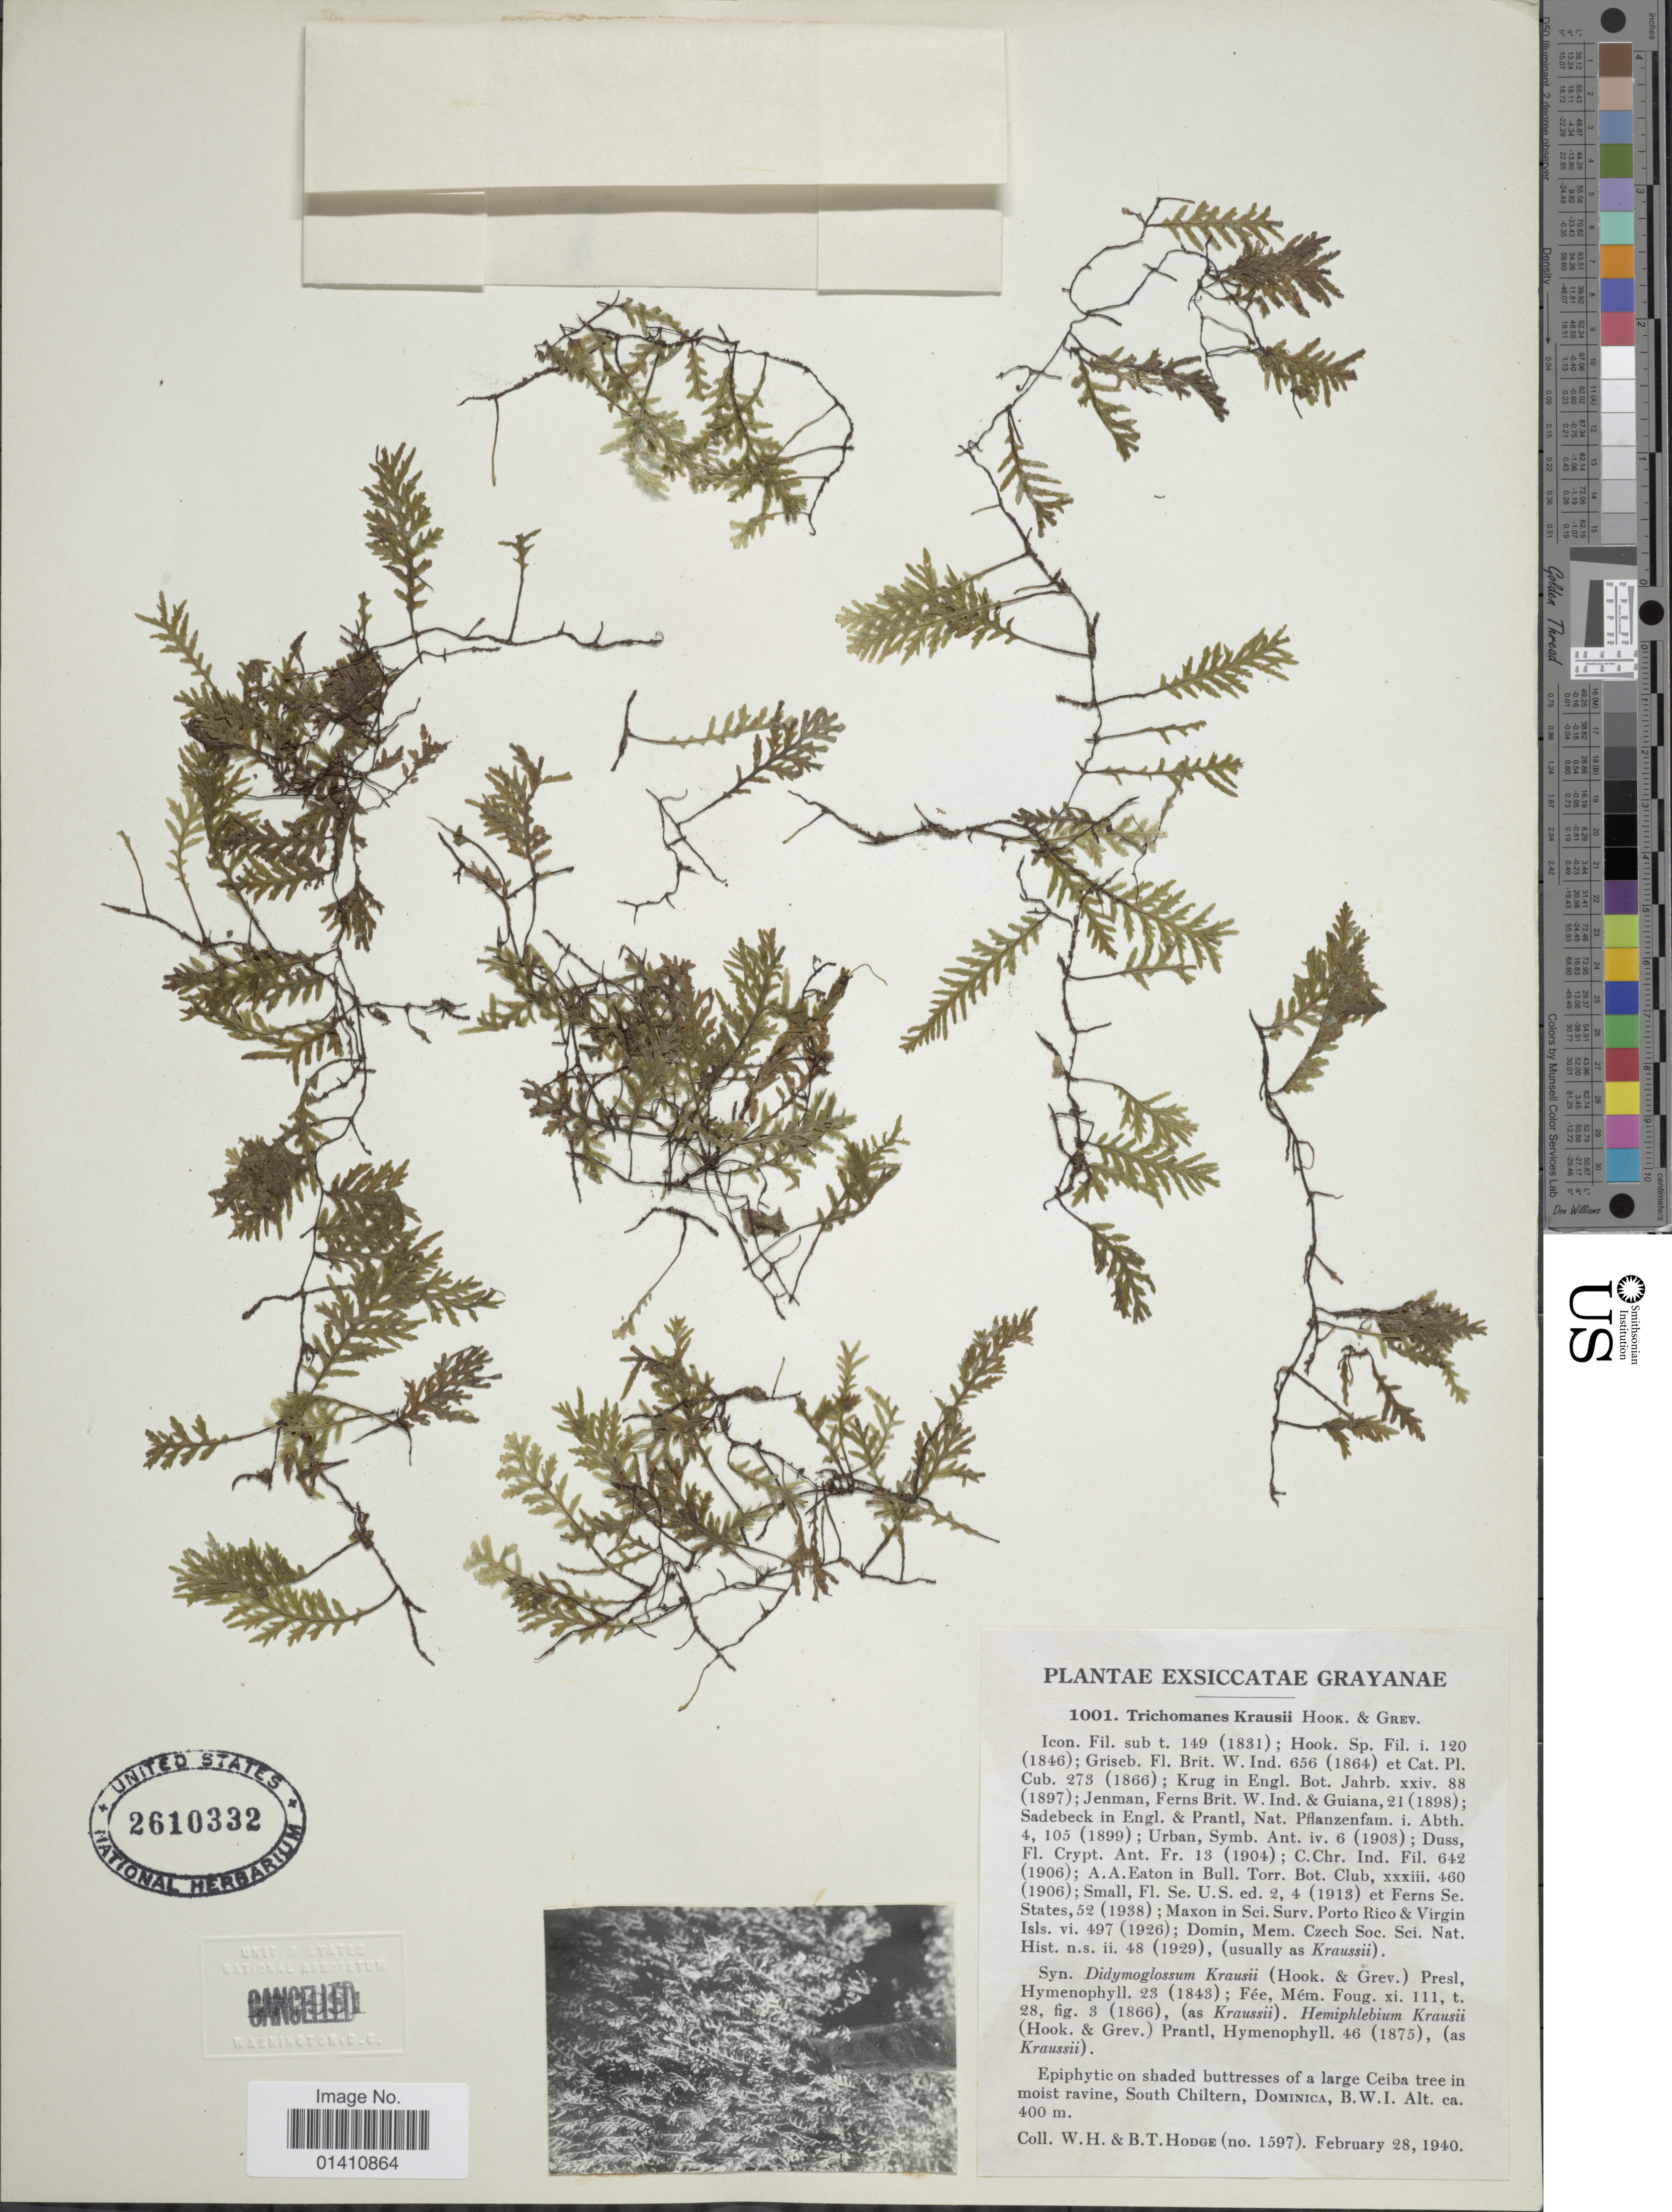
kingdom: Plantae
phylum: Tracheophyta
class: Polypodiopsida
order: Hymenophyllales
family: Hymenophyllaceae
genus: Didymoglossum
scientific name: Didymoglossum kraussii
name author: (Hook. & Grev.) C. Presl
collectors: W. Hodge & B. Hodge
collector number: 1597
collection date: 1940-02-28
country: Dominica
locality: Epiphytic on shaded buttresses of a large Ceiba tree in moist ravine, South Chiltern, B. W. I.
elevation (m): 400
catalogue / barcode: US 2610332